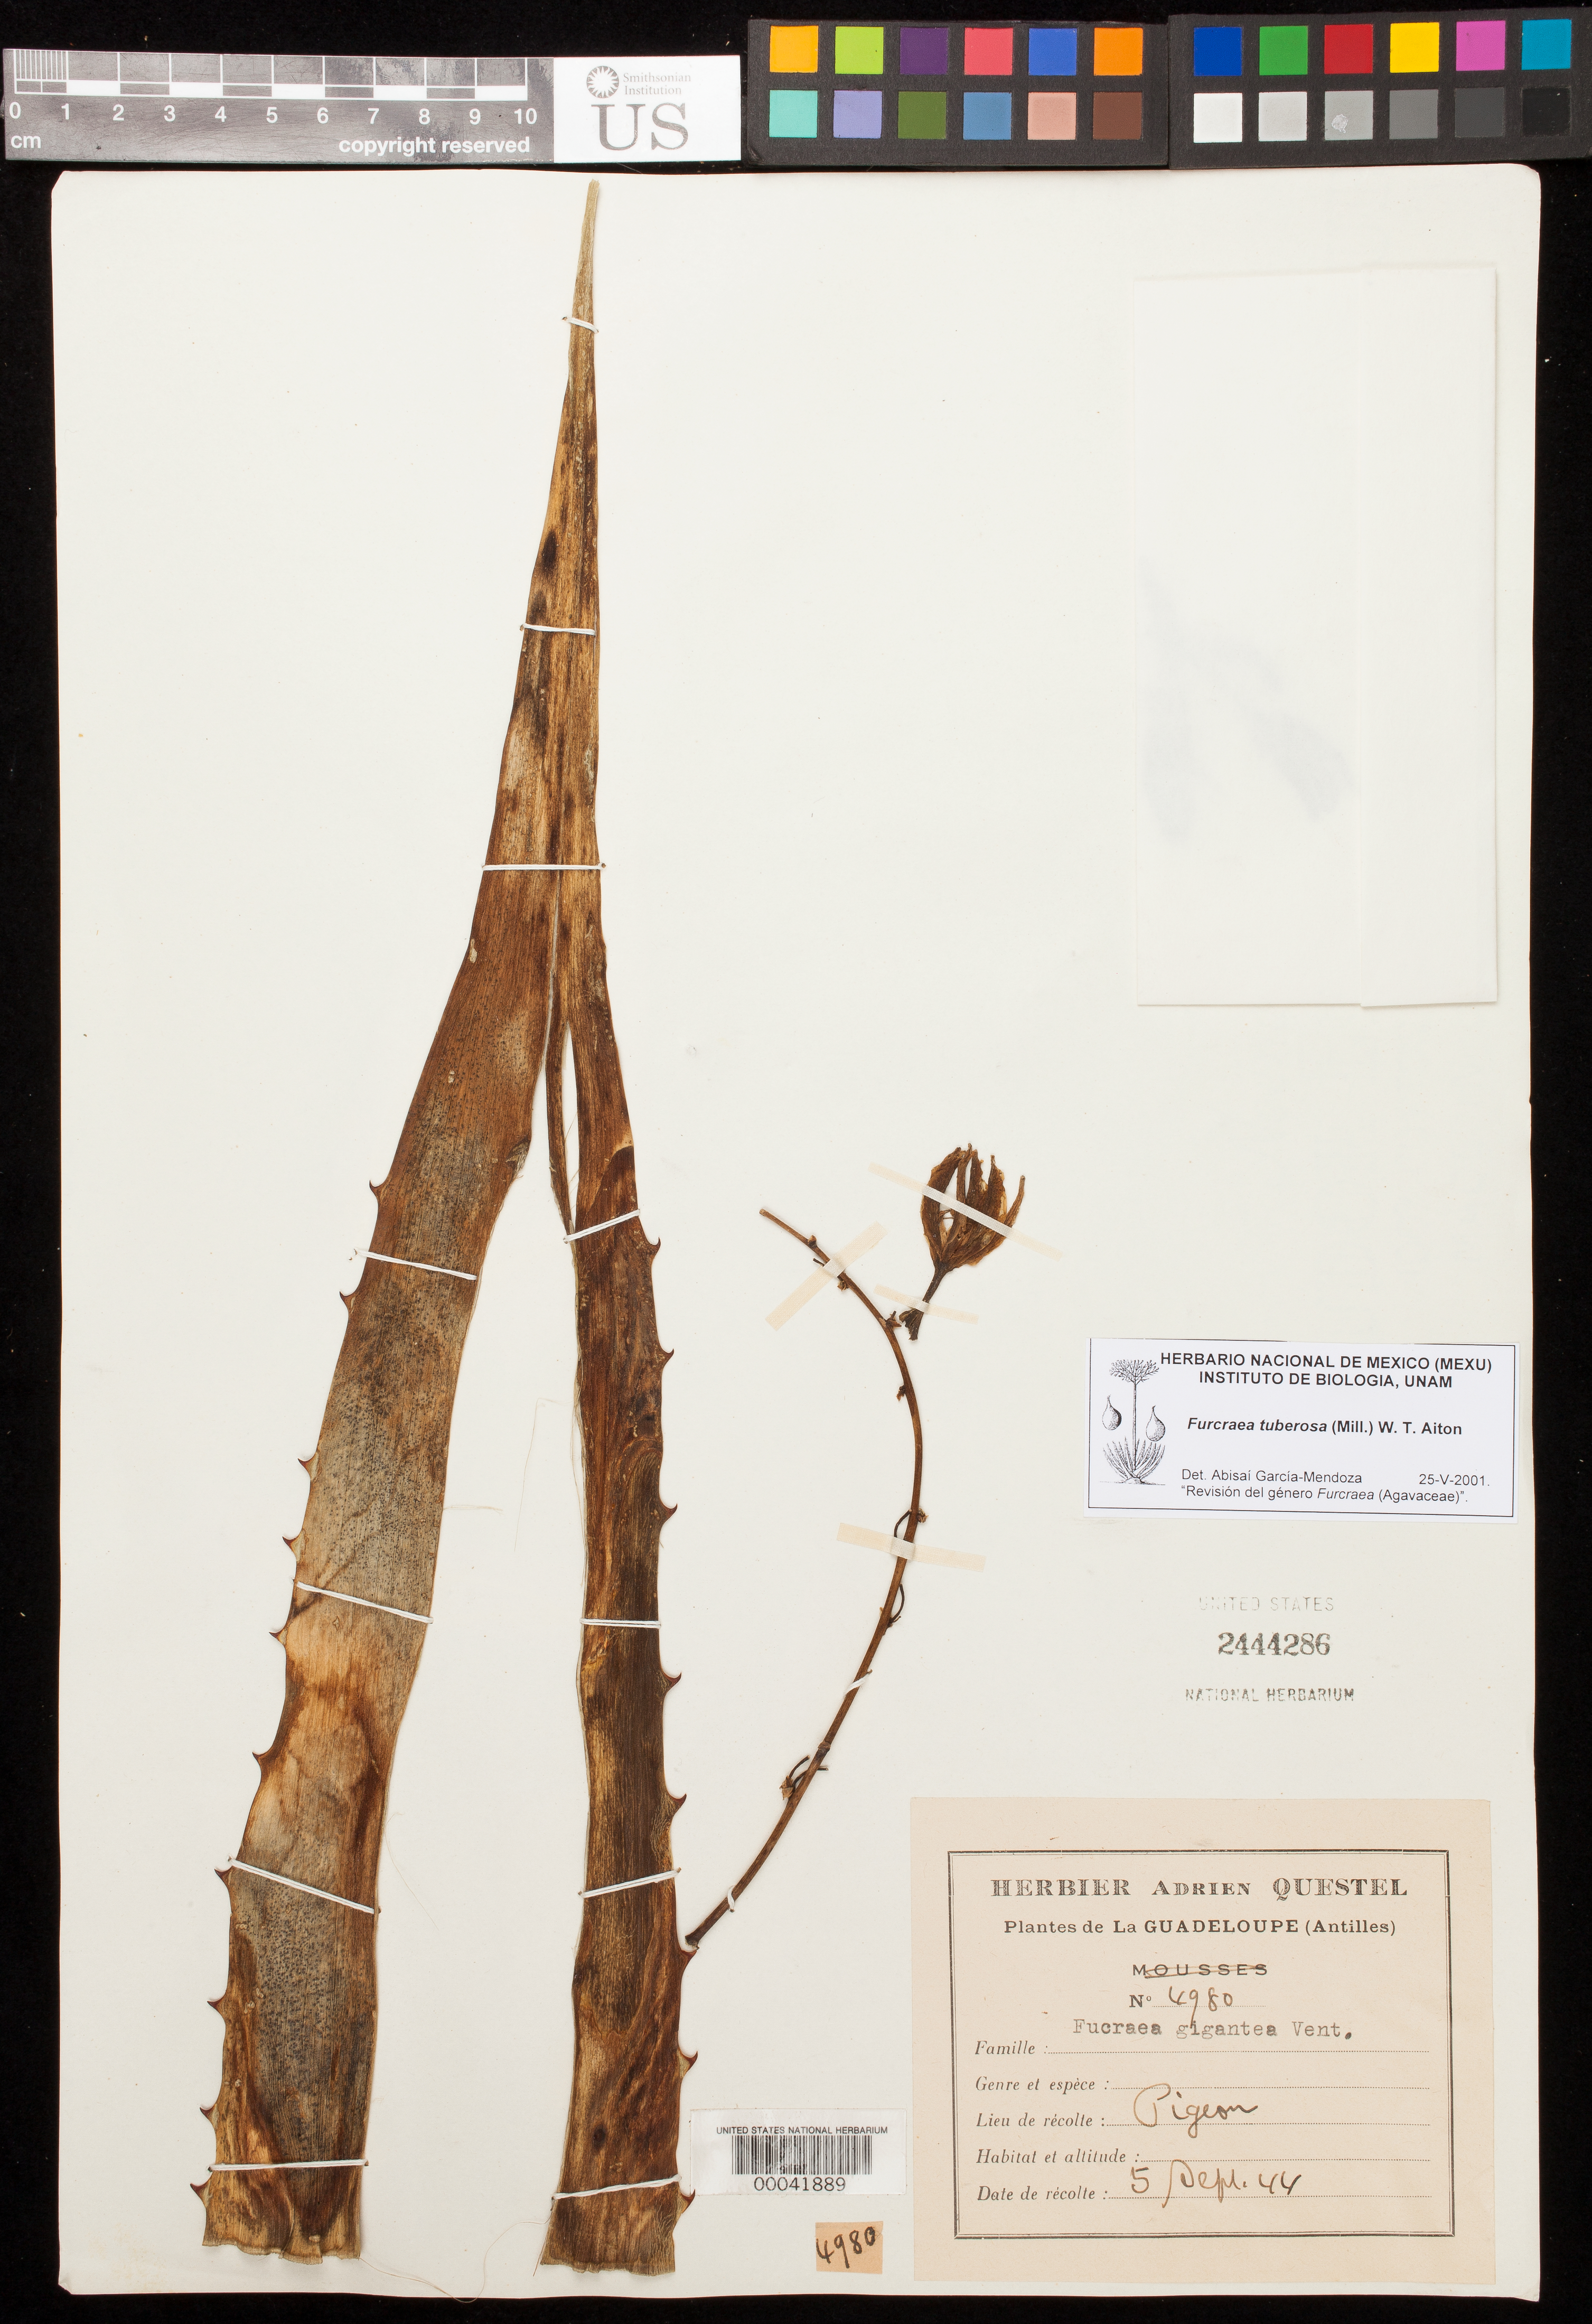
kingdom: Plantae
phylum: Tracheophyta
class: Liliopsida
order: Asparagales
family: Asparagaceae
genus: Furcraea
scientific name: Furcraea tuberosa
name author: (Mill.) W.T. Aiton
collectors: A. Questel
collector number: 4980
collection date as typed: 05 Sep 1944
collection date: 1944-09-05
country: Guadeloupe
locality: Pigeon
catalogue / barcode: US 2444286